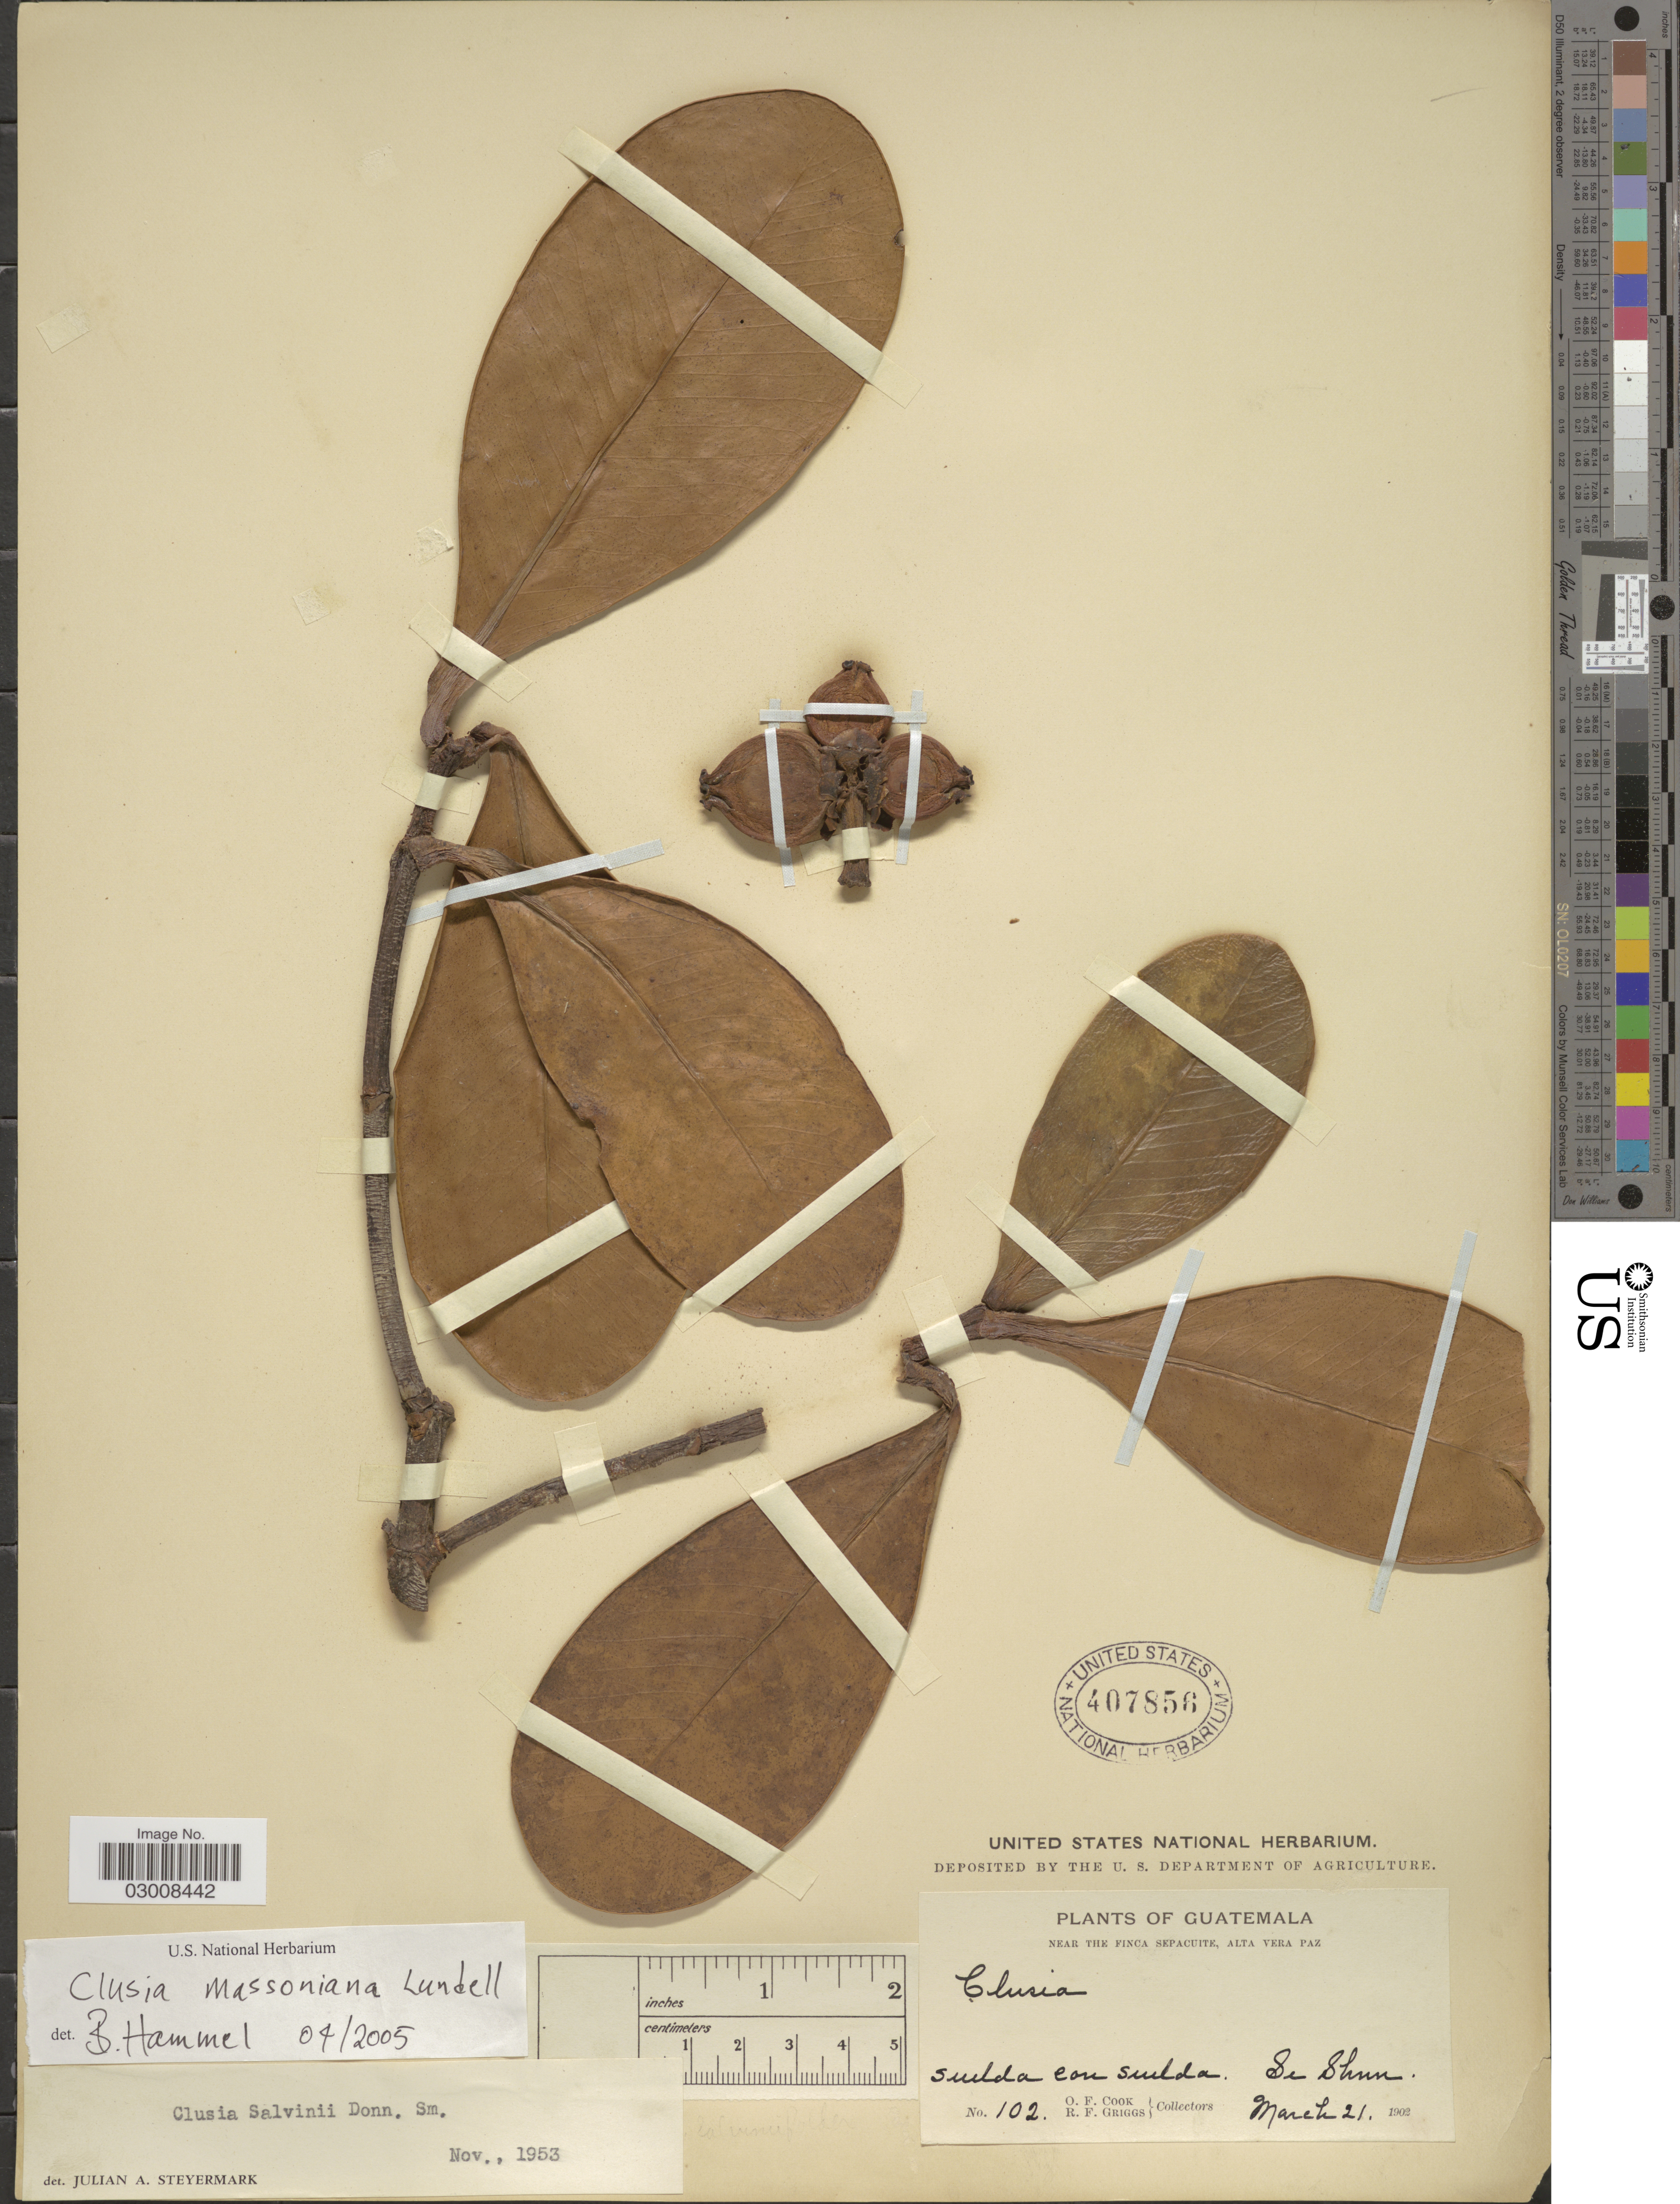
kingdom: Plantae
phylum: Tracheophyta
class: Magnoliopsida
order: Malpighiales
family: Clusiaceae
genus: Clusia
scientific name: Clusia massoniana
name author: Lundell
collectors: O. F. Cook & R. F. Griggs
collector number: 102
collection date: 1902-03-21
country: Guatemala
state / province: Alta Verapaz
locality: Near The Finca Sepacuite, Alta Vera Paz, Se Shun.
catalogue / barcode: US 407856